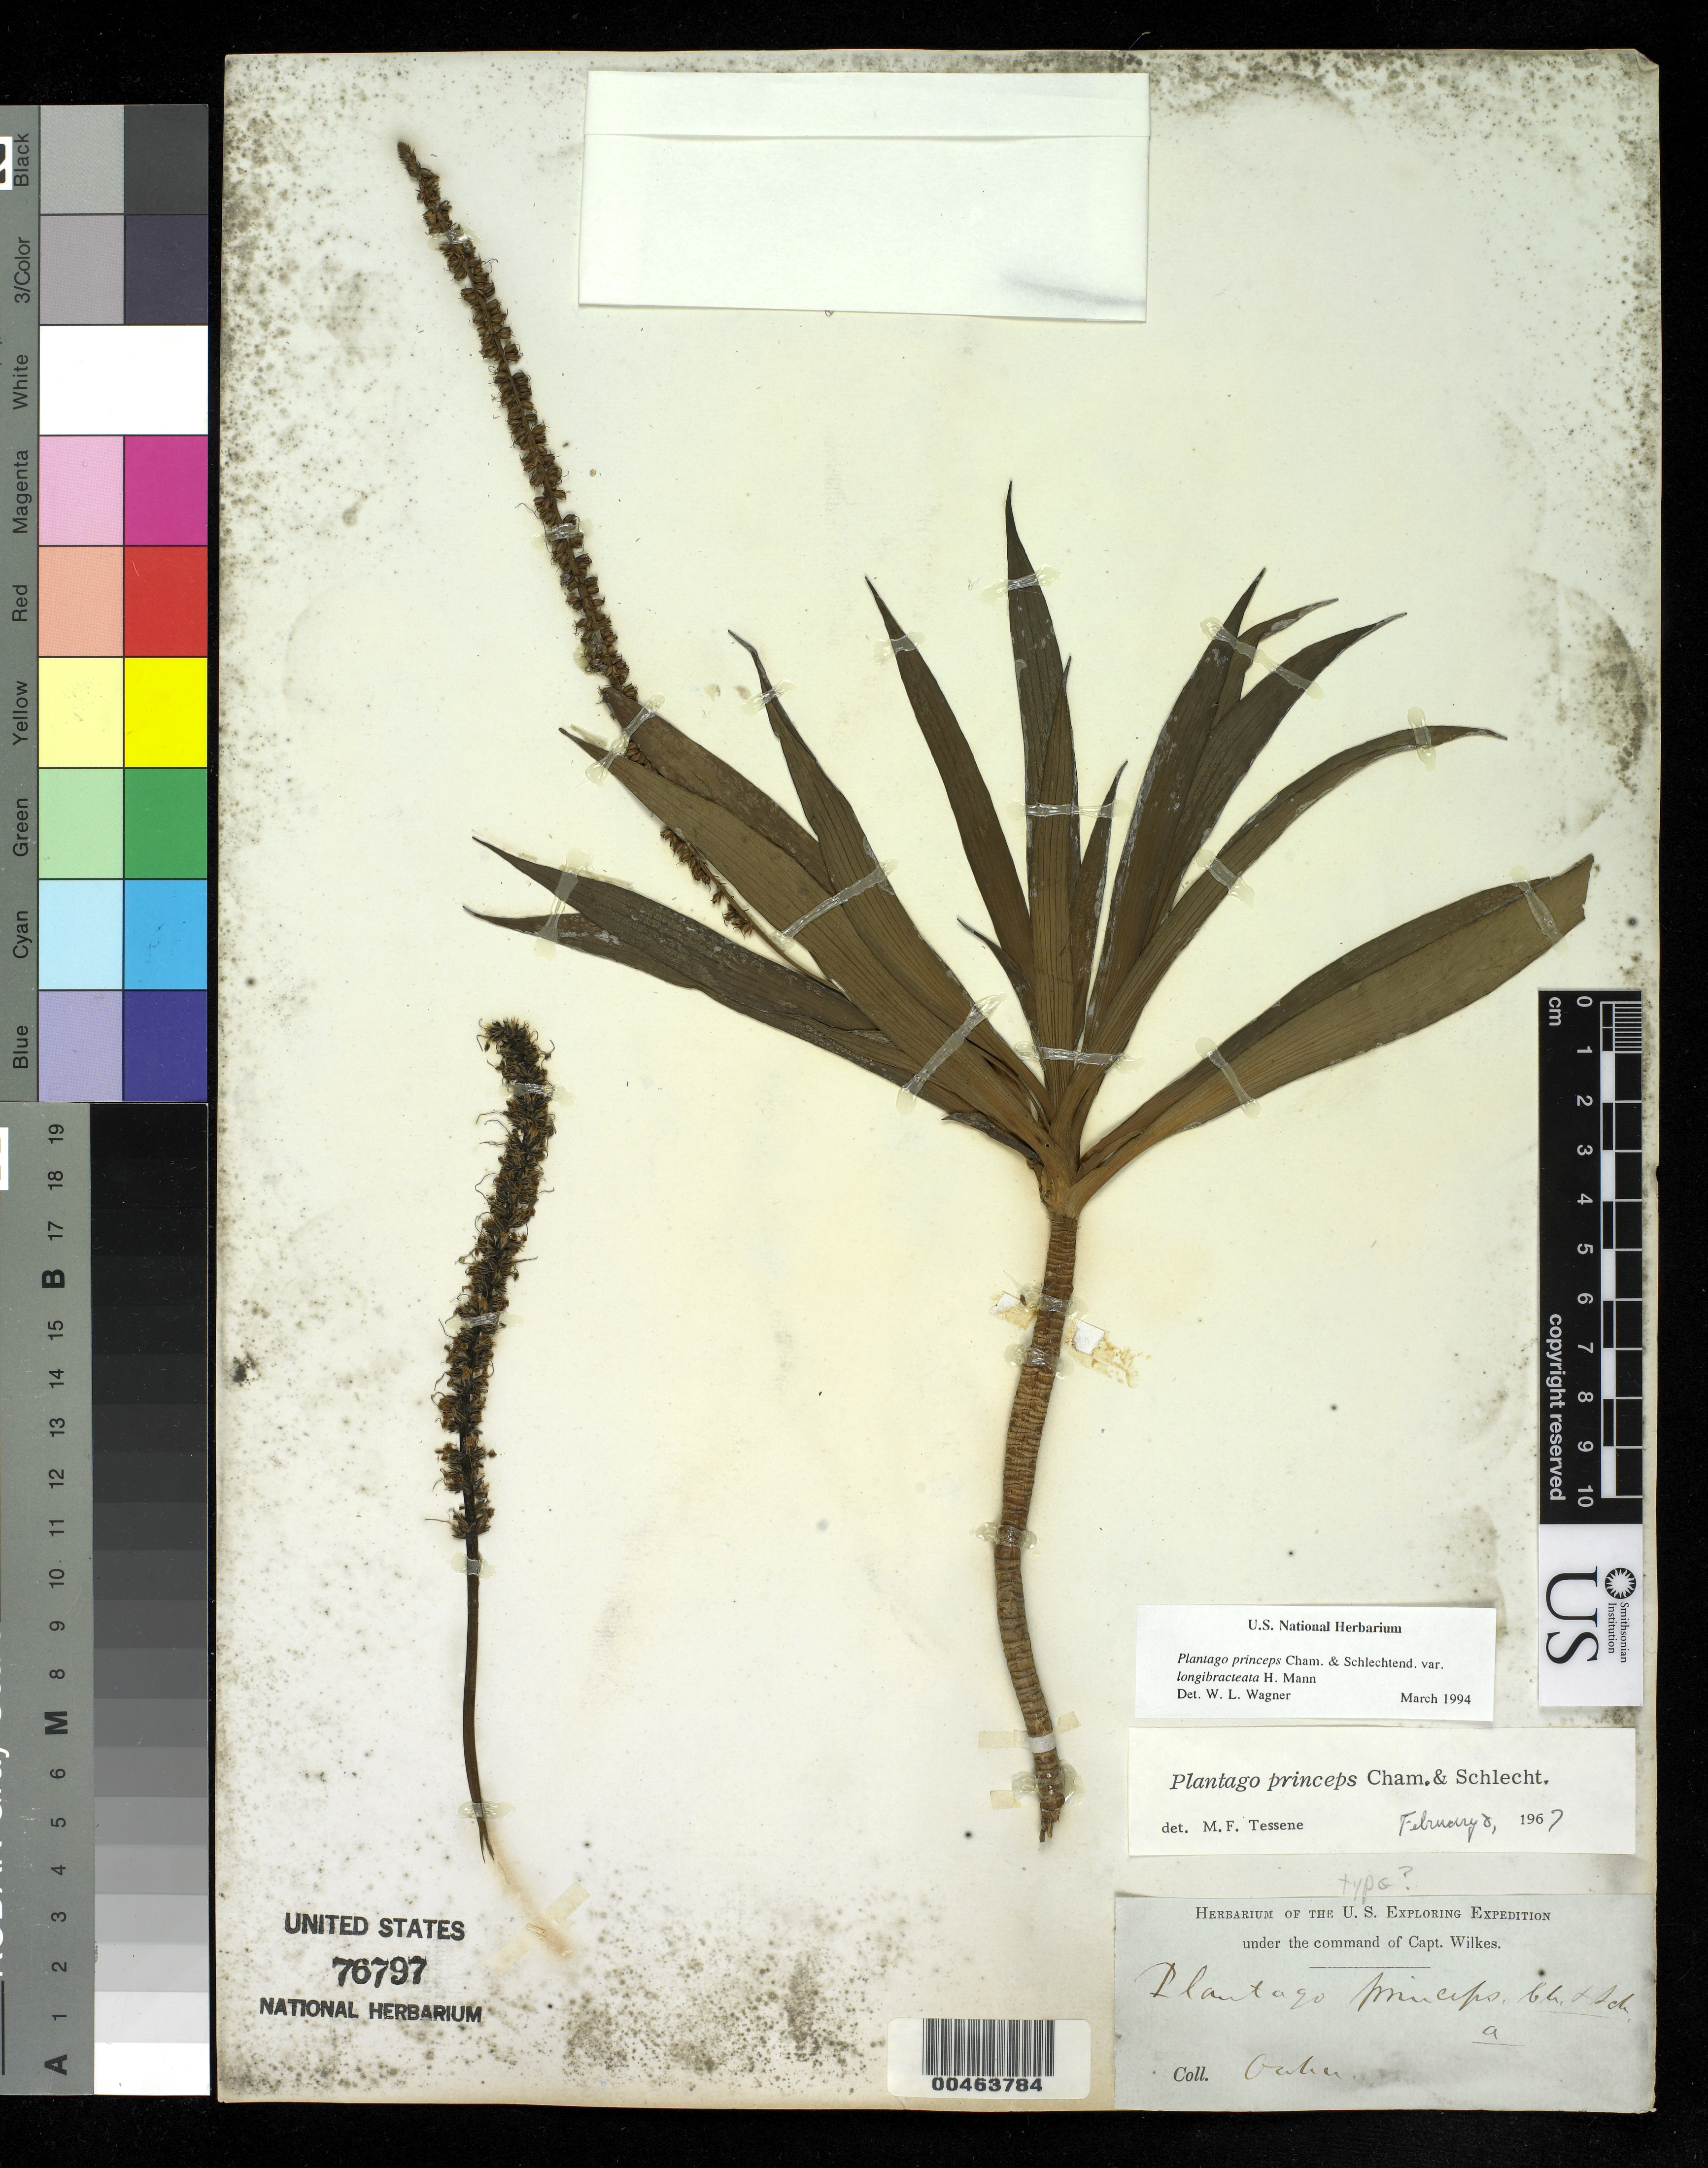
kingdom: Plantae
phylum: Tracheophyta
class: Magnoliopsida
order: Lamiales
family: Plantaginaceae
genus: Plantago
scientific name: Plantago princeps var. longibracteata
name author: H. Mann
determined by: Wagner, W. L., (BOT), Smithsonian Institution - National Museum of Natural History (UNITED STATES)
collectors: Wilkes Explor. Exped.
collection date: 1838/1842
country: United States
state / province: Hawaii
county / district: Honolulu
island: Oahu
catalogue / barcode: US 76797